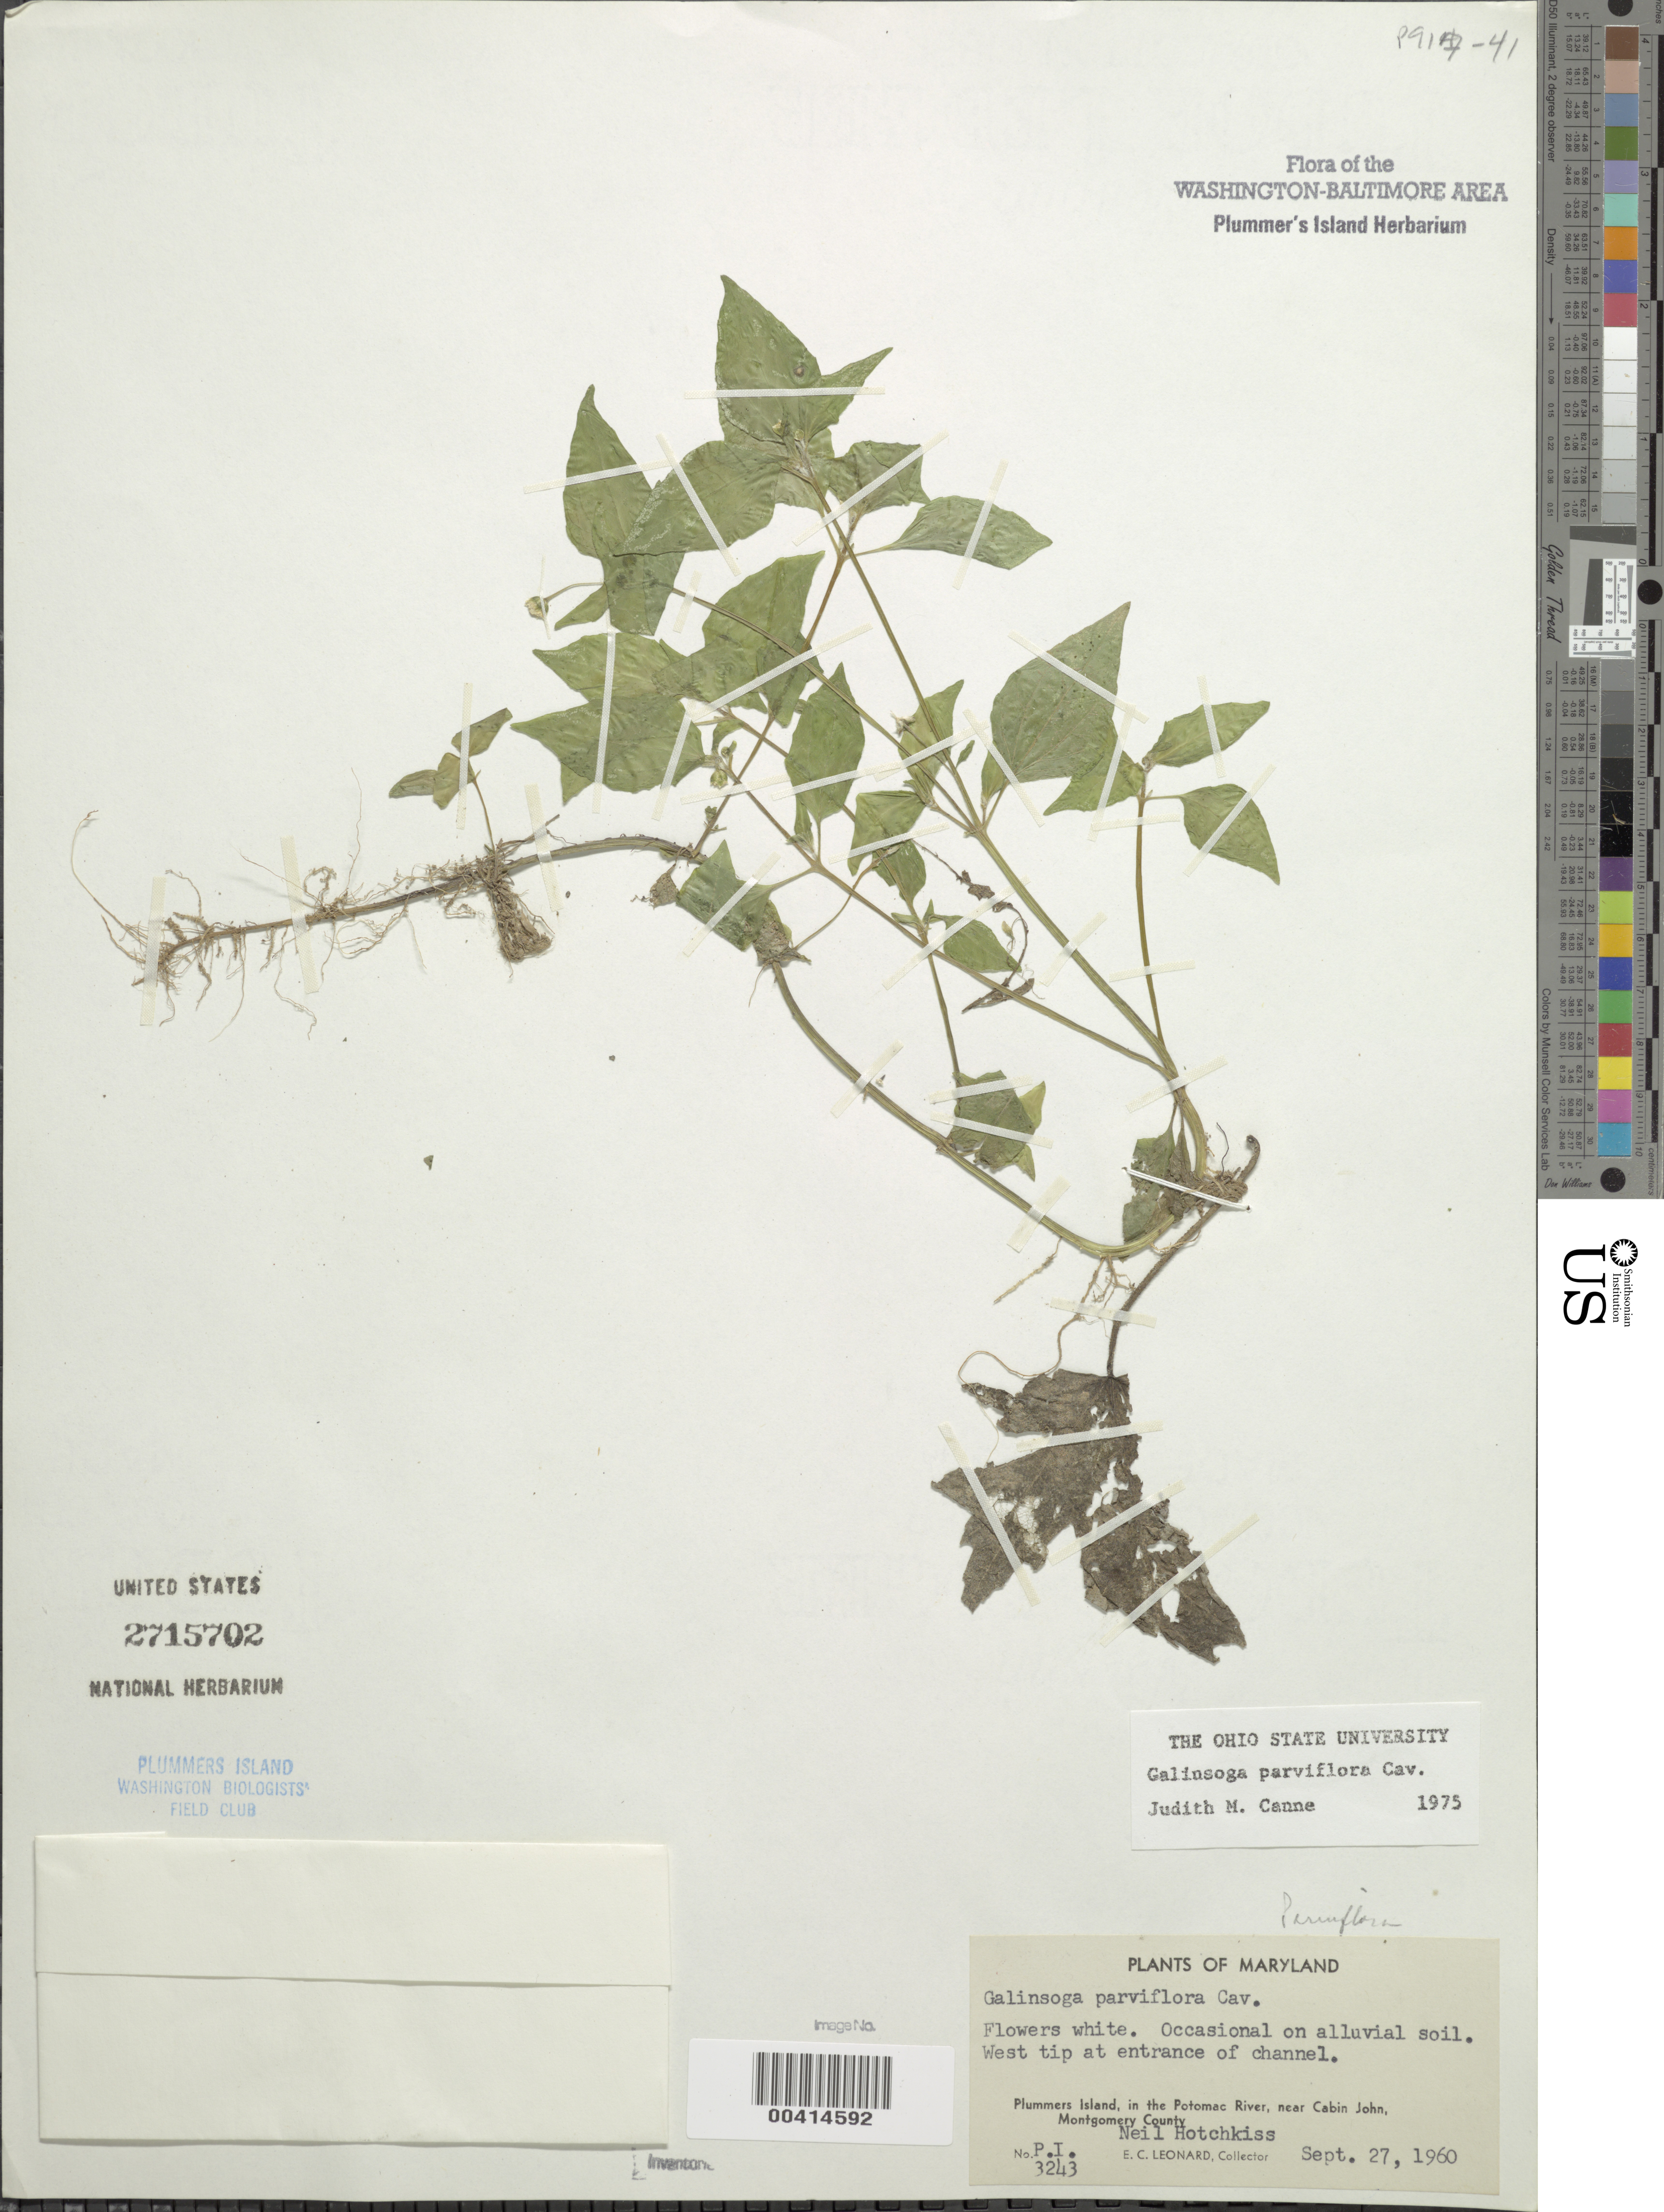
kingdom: Plantae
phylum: Tracheophyta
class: Magnoliopsida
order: Asterales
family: Asteraceae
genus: Galinsoga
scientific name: Galinsoga parviflora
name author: Cav.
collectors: E. C. Leonard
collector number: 3243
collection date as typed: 27 Sep 1960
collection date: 1960-09-27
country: United States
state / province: Maryland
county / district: Montgomery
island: Plummers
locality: Plummer's Island; west tip at entrance of Channel C. & O. Canal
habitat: Alluvial soil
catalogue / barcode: US 2715702